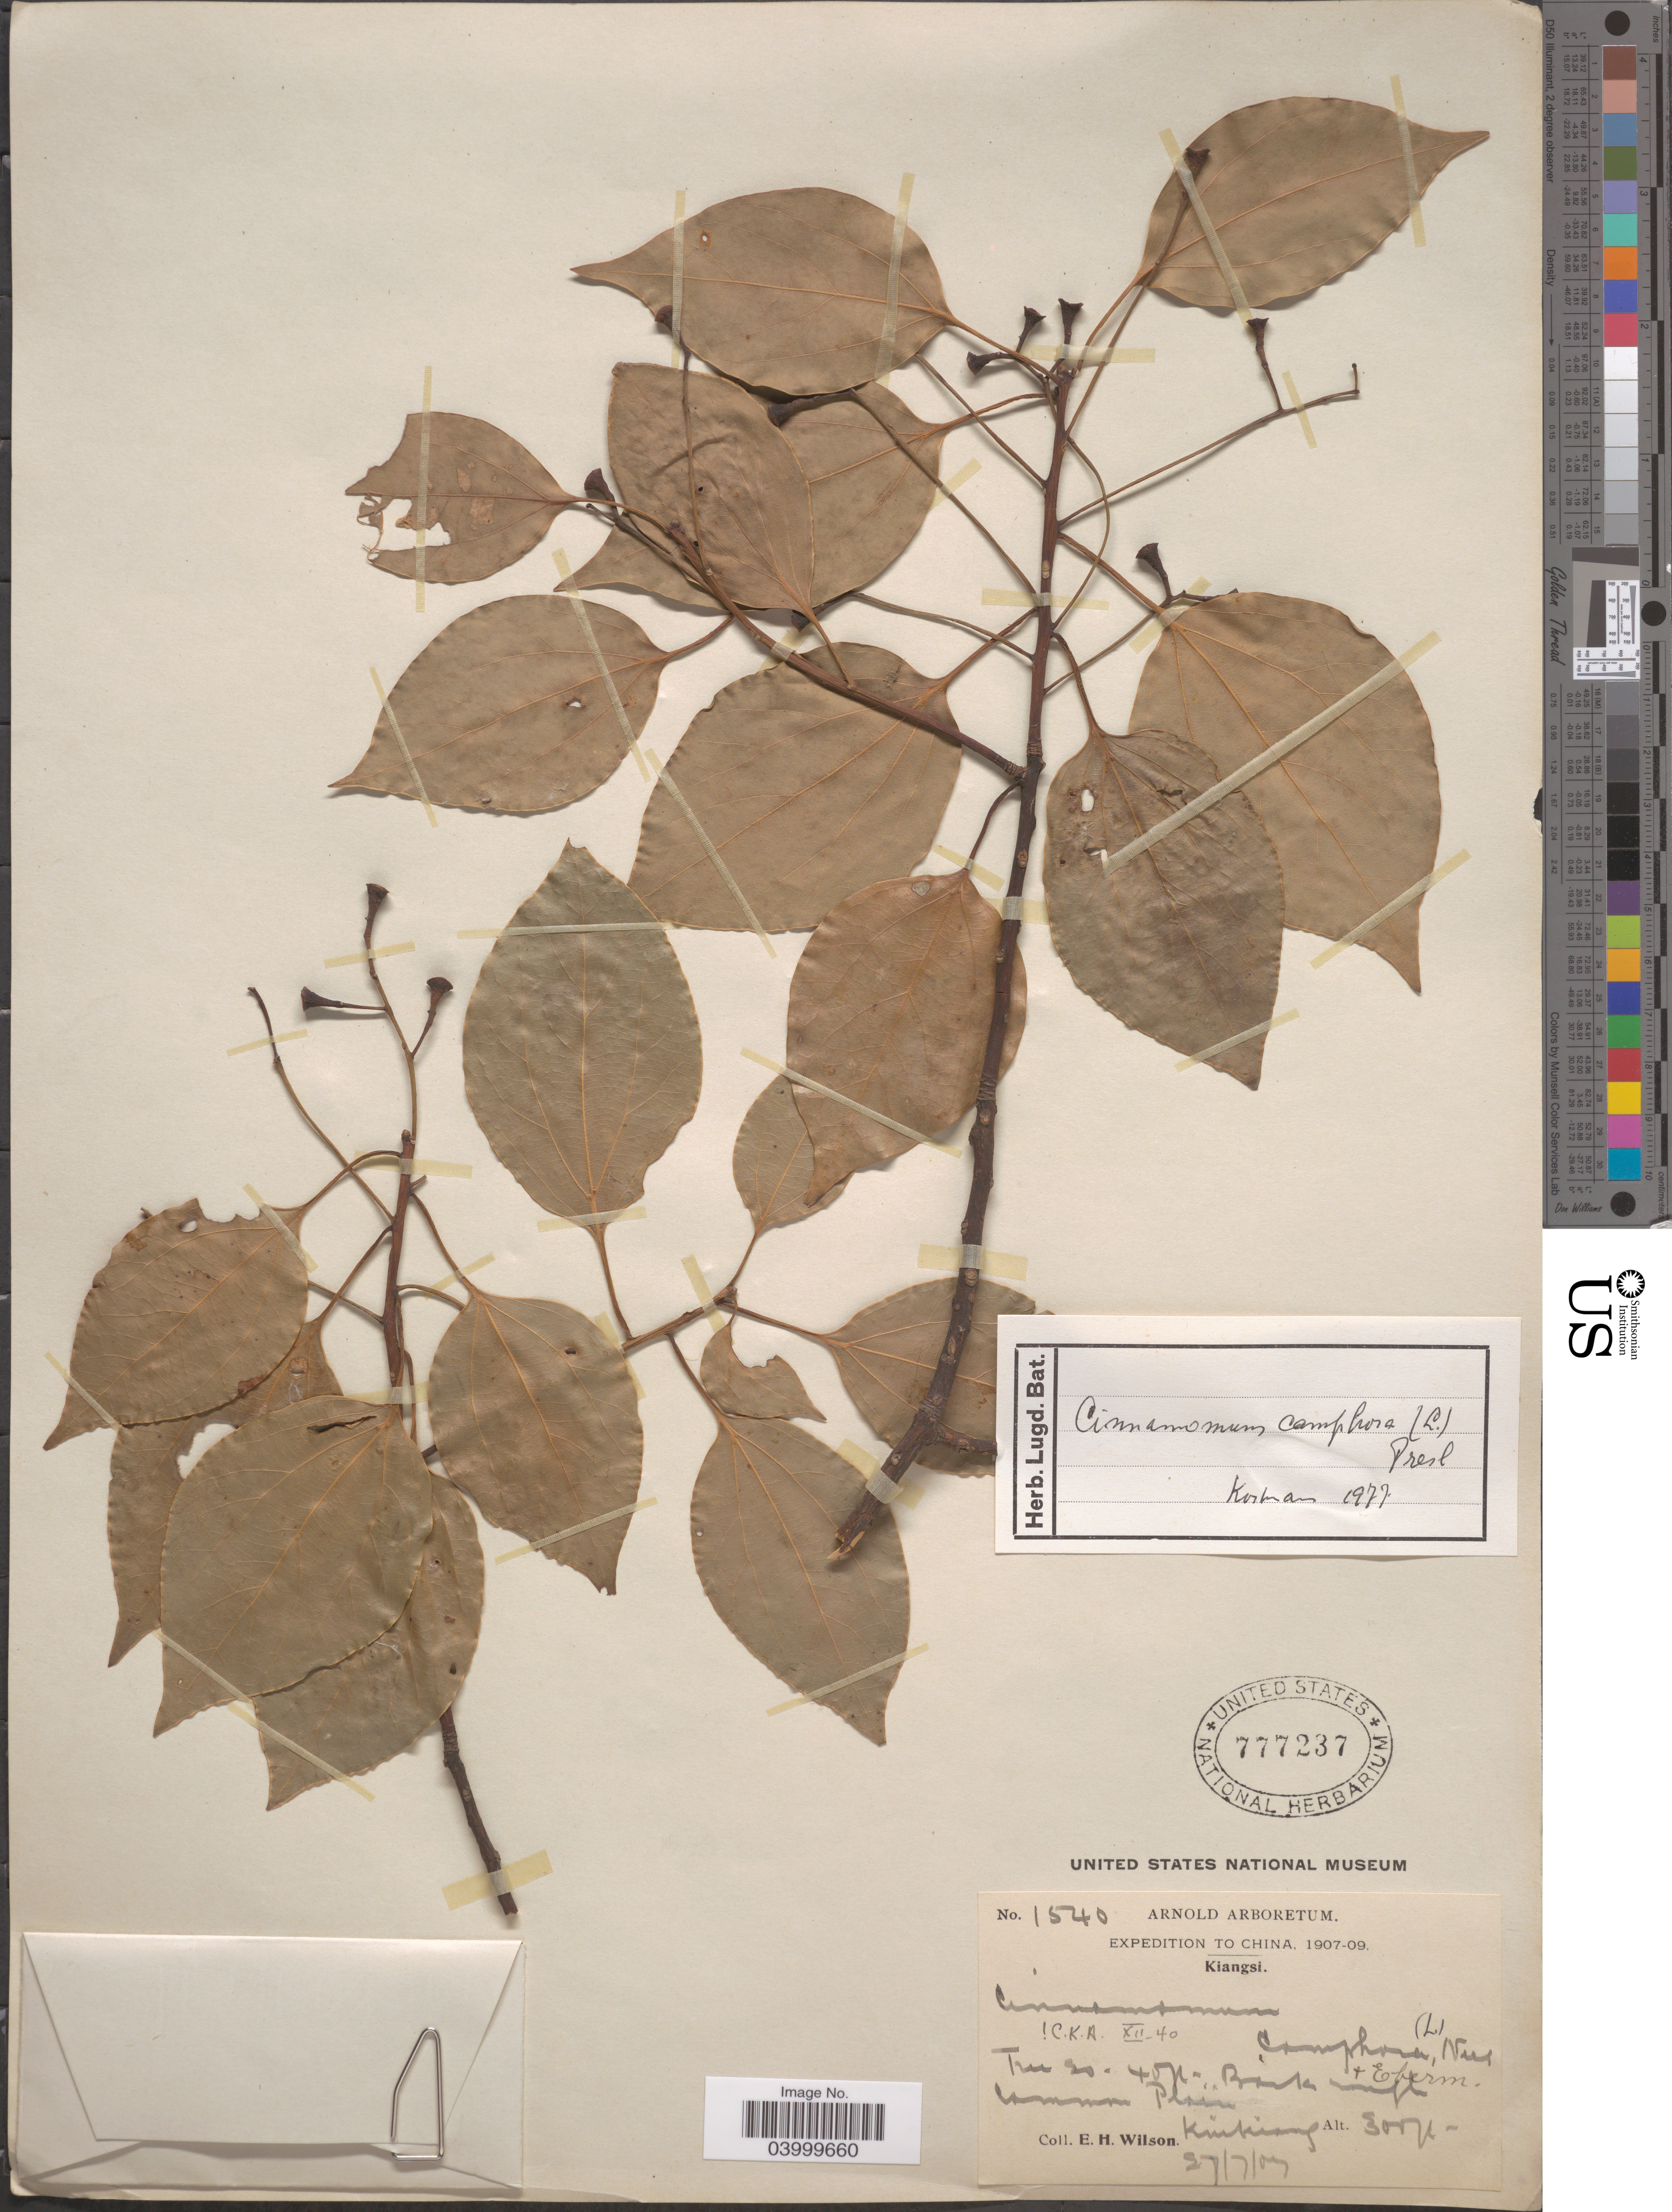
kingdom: Plantae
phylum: Tracheophyta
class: Magnoliopsida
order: Laurales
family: Lauraceae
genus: Cinnamomum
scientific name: Cinnamomum camphora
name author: (L.) J. Presl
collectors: E. Wilson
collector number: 1540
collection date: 1907-07-27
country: China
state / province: Jiangxi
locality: Kiangsi. Kinking [interpreted].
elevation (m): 91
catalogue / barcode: US 777237